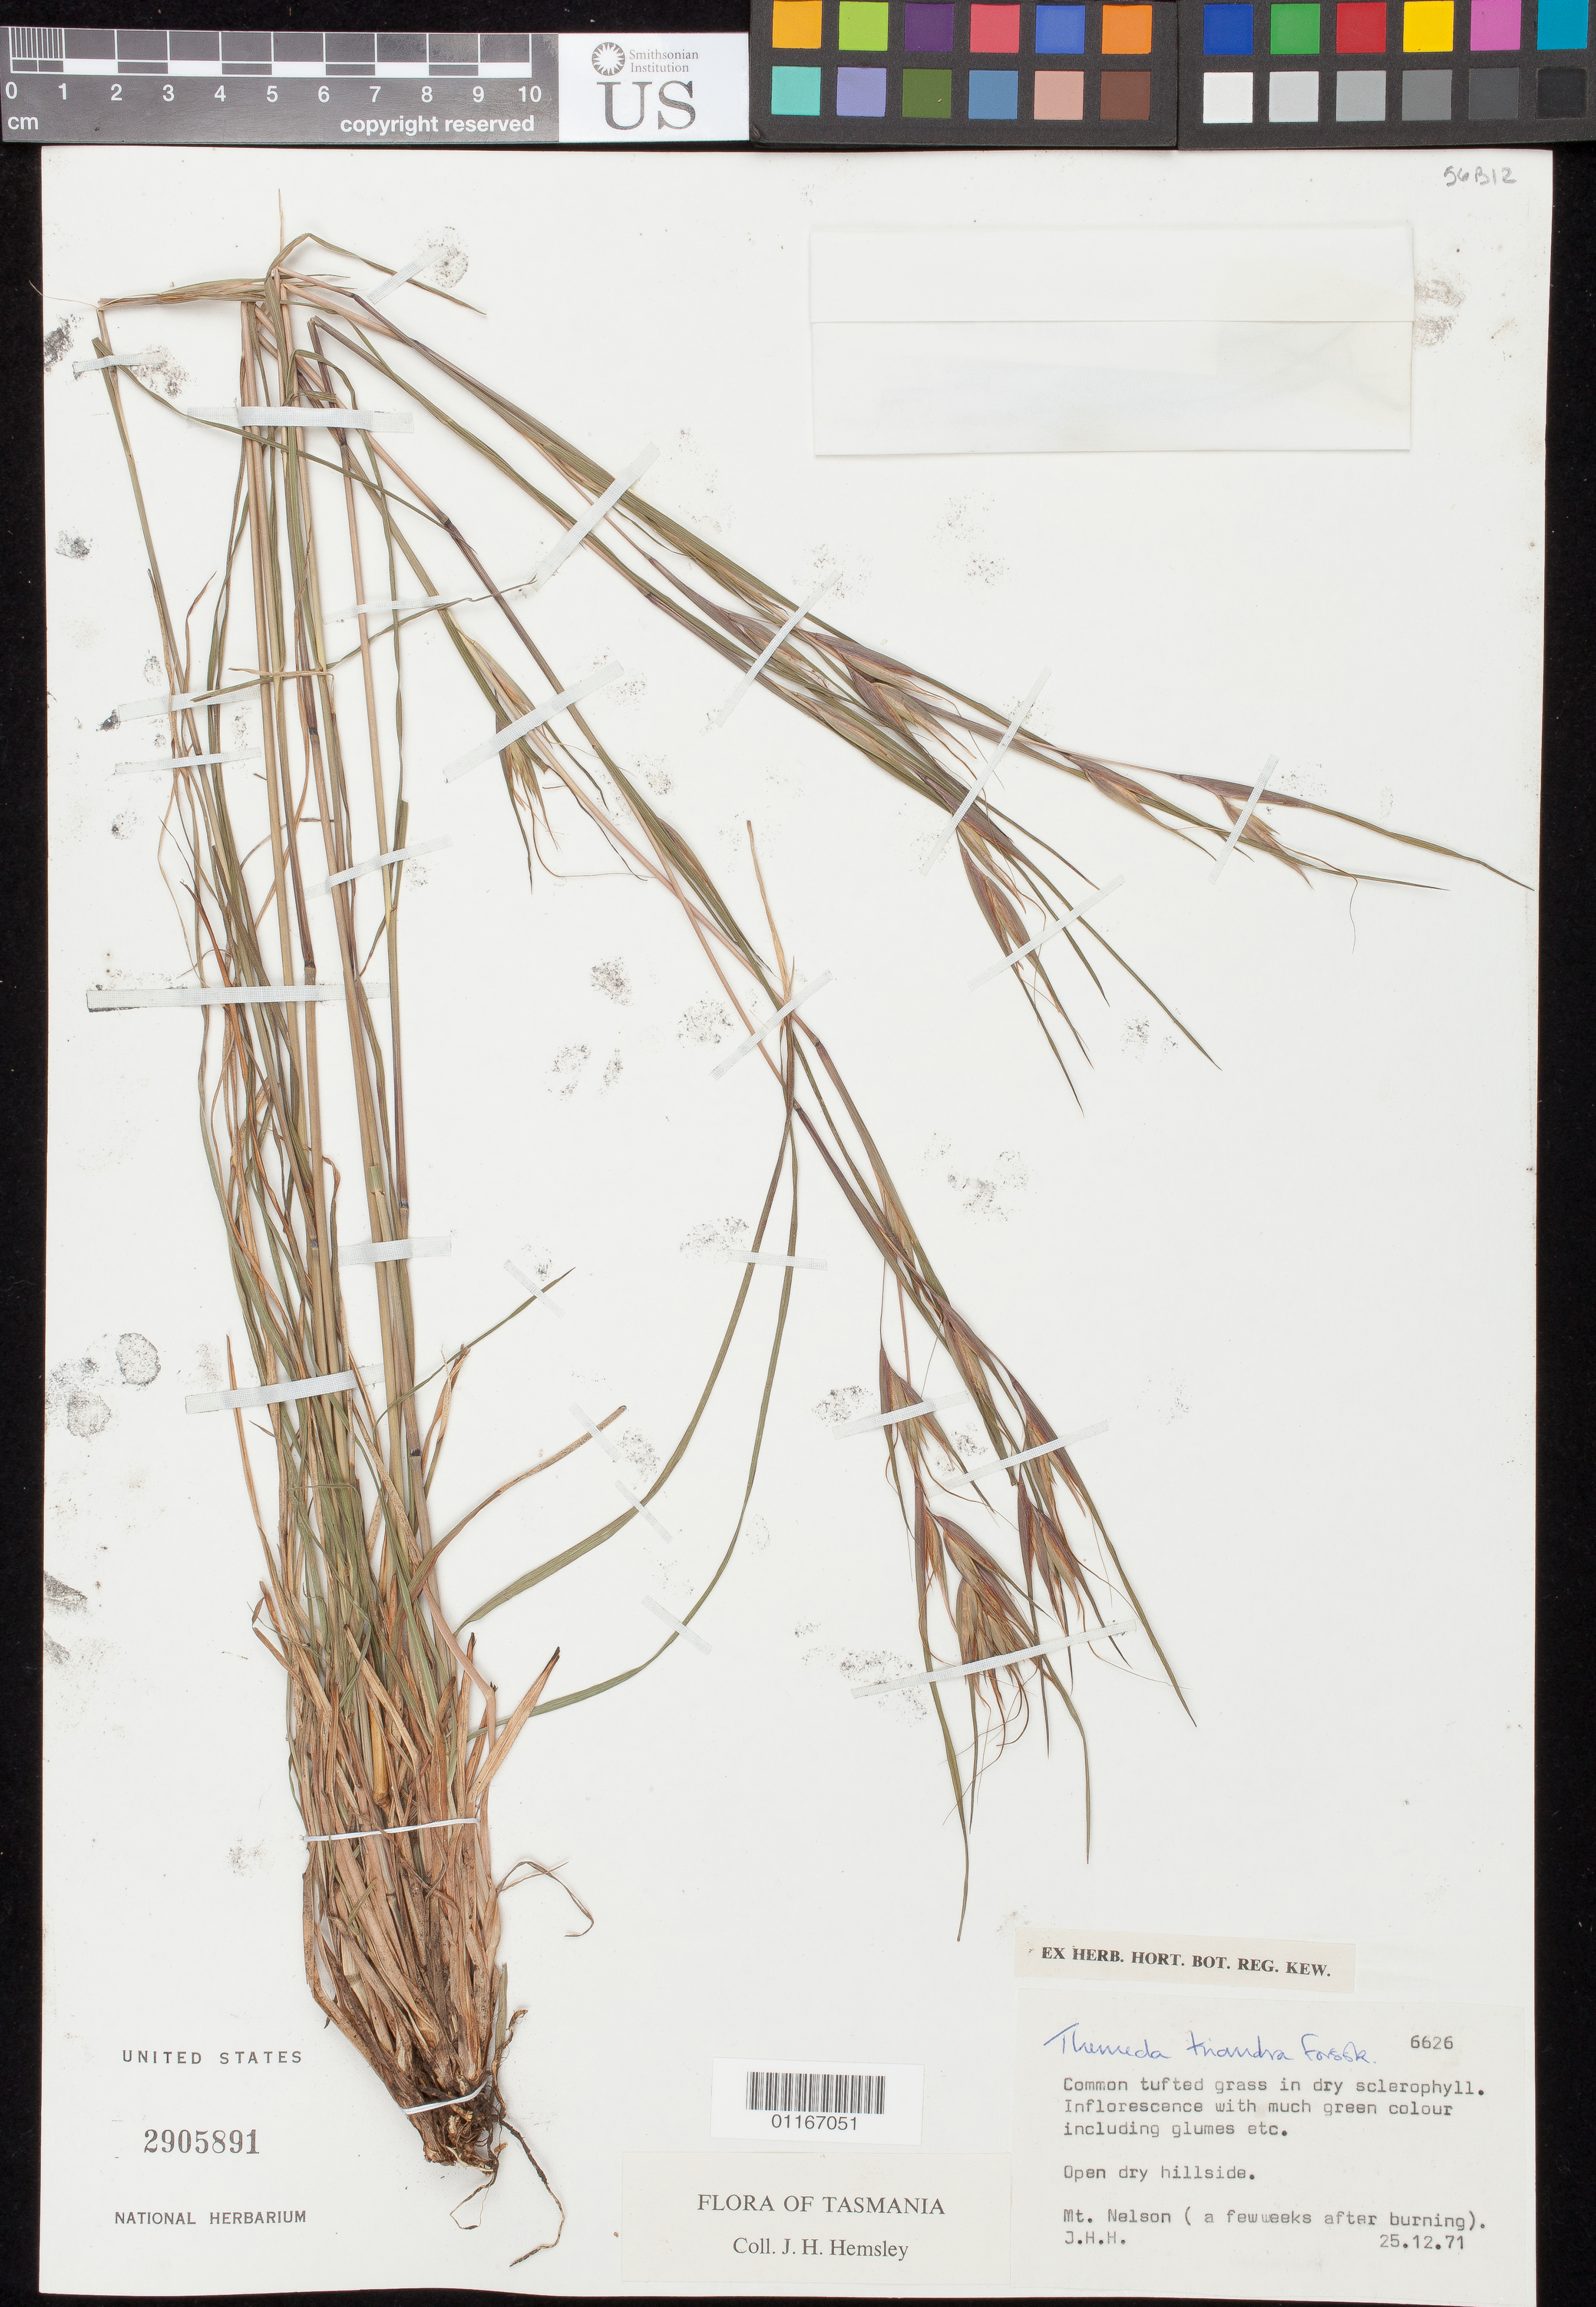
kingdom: Plantae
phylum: Tracheophyta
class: Liliopsida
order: Poales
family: Poaceae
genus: Themeda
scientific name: Themeda triandra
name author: Forssk.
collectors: J. H. Hemsley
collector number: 6626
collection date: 1971-12-25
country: Australia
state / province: Tasmania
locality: Mount Nelson (a few weeks after burning)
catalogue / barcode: US 2905891